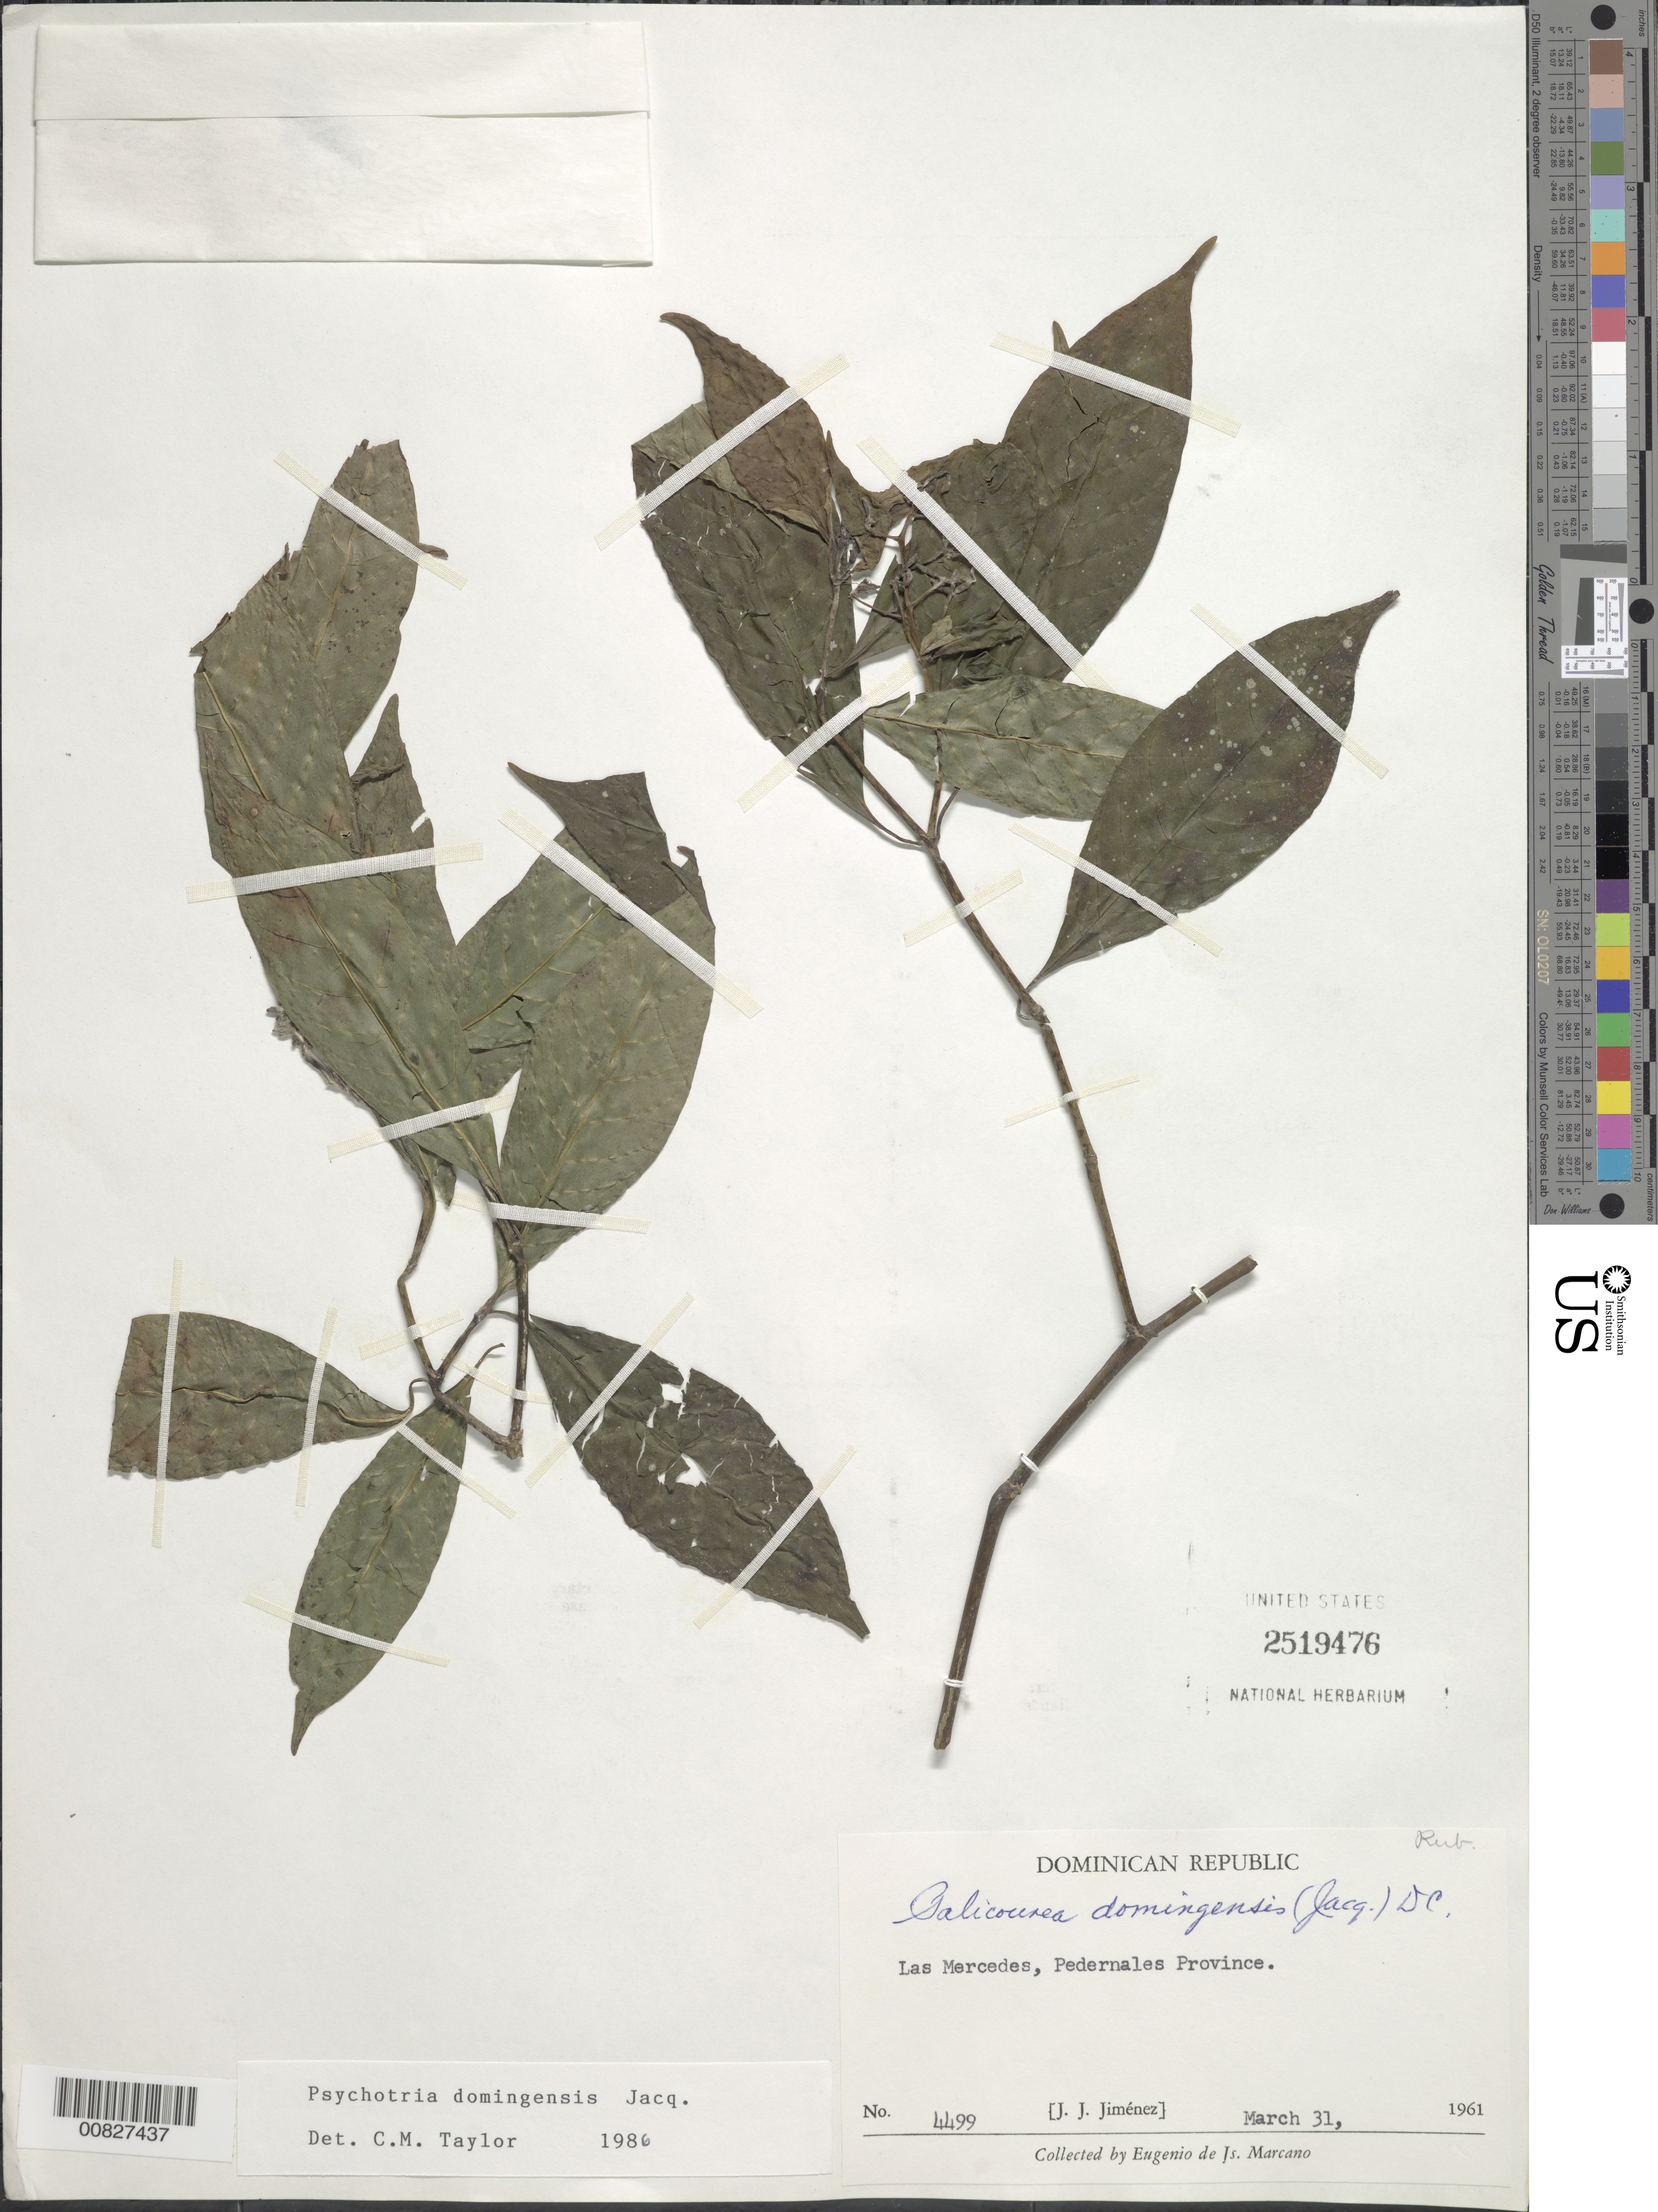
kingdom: Plantae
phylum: Tracheophyta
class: Magnoliopsida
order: Gentianales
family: Rubiaceae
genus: Psychotria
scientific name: Psychotria domingensis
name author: Jacq.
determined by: Taylor, Charlotte M.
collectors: J. J. Jiménez Almonte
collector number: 4499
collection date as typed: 31 Mar 1961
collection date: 1961-03-31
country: Dominican Republic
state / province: Pedernales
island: Hispaniola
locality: Las Mercedes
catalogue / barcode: US 2519476